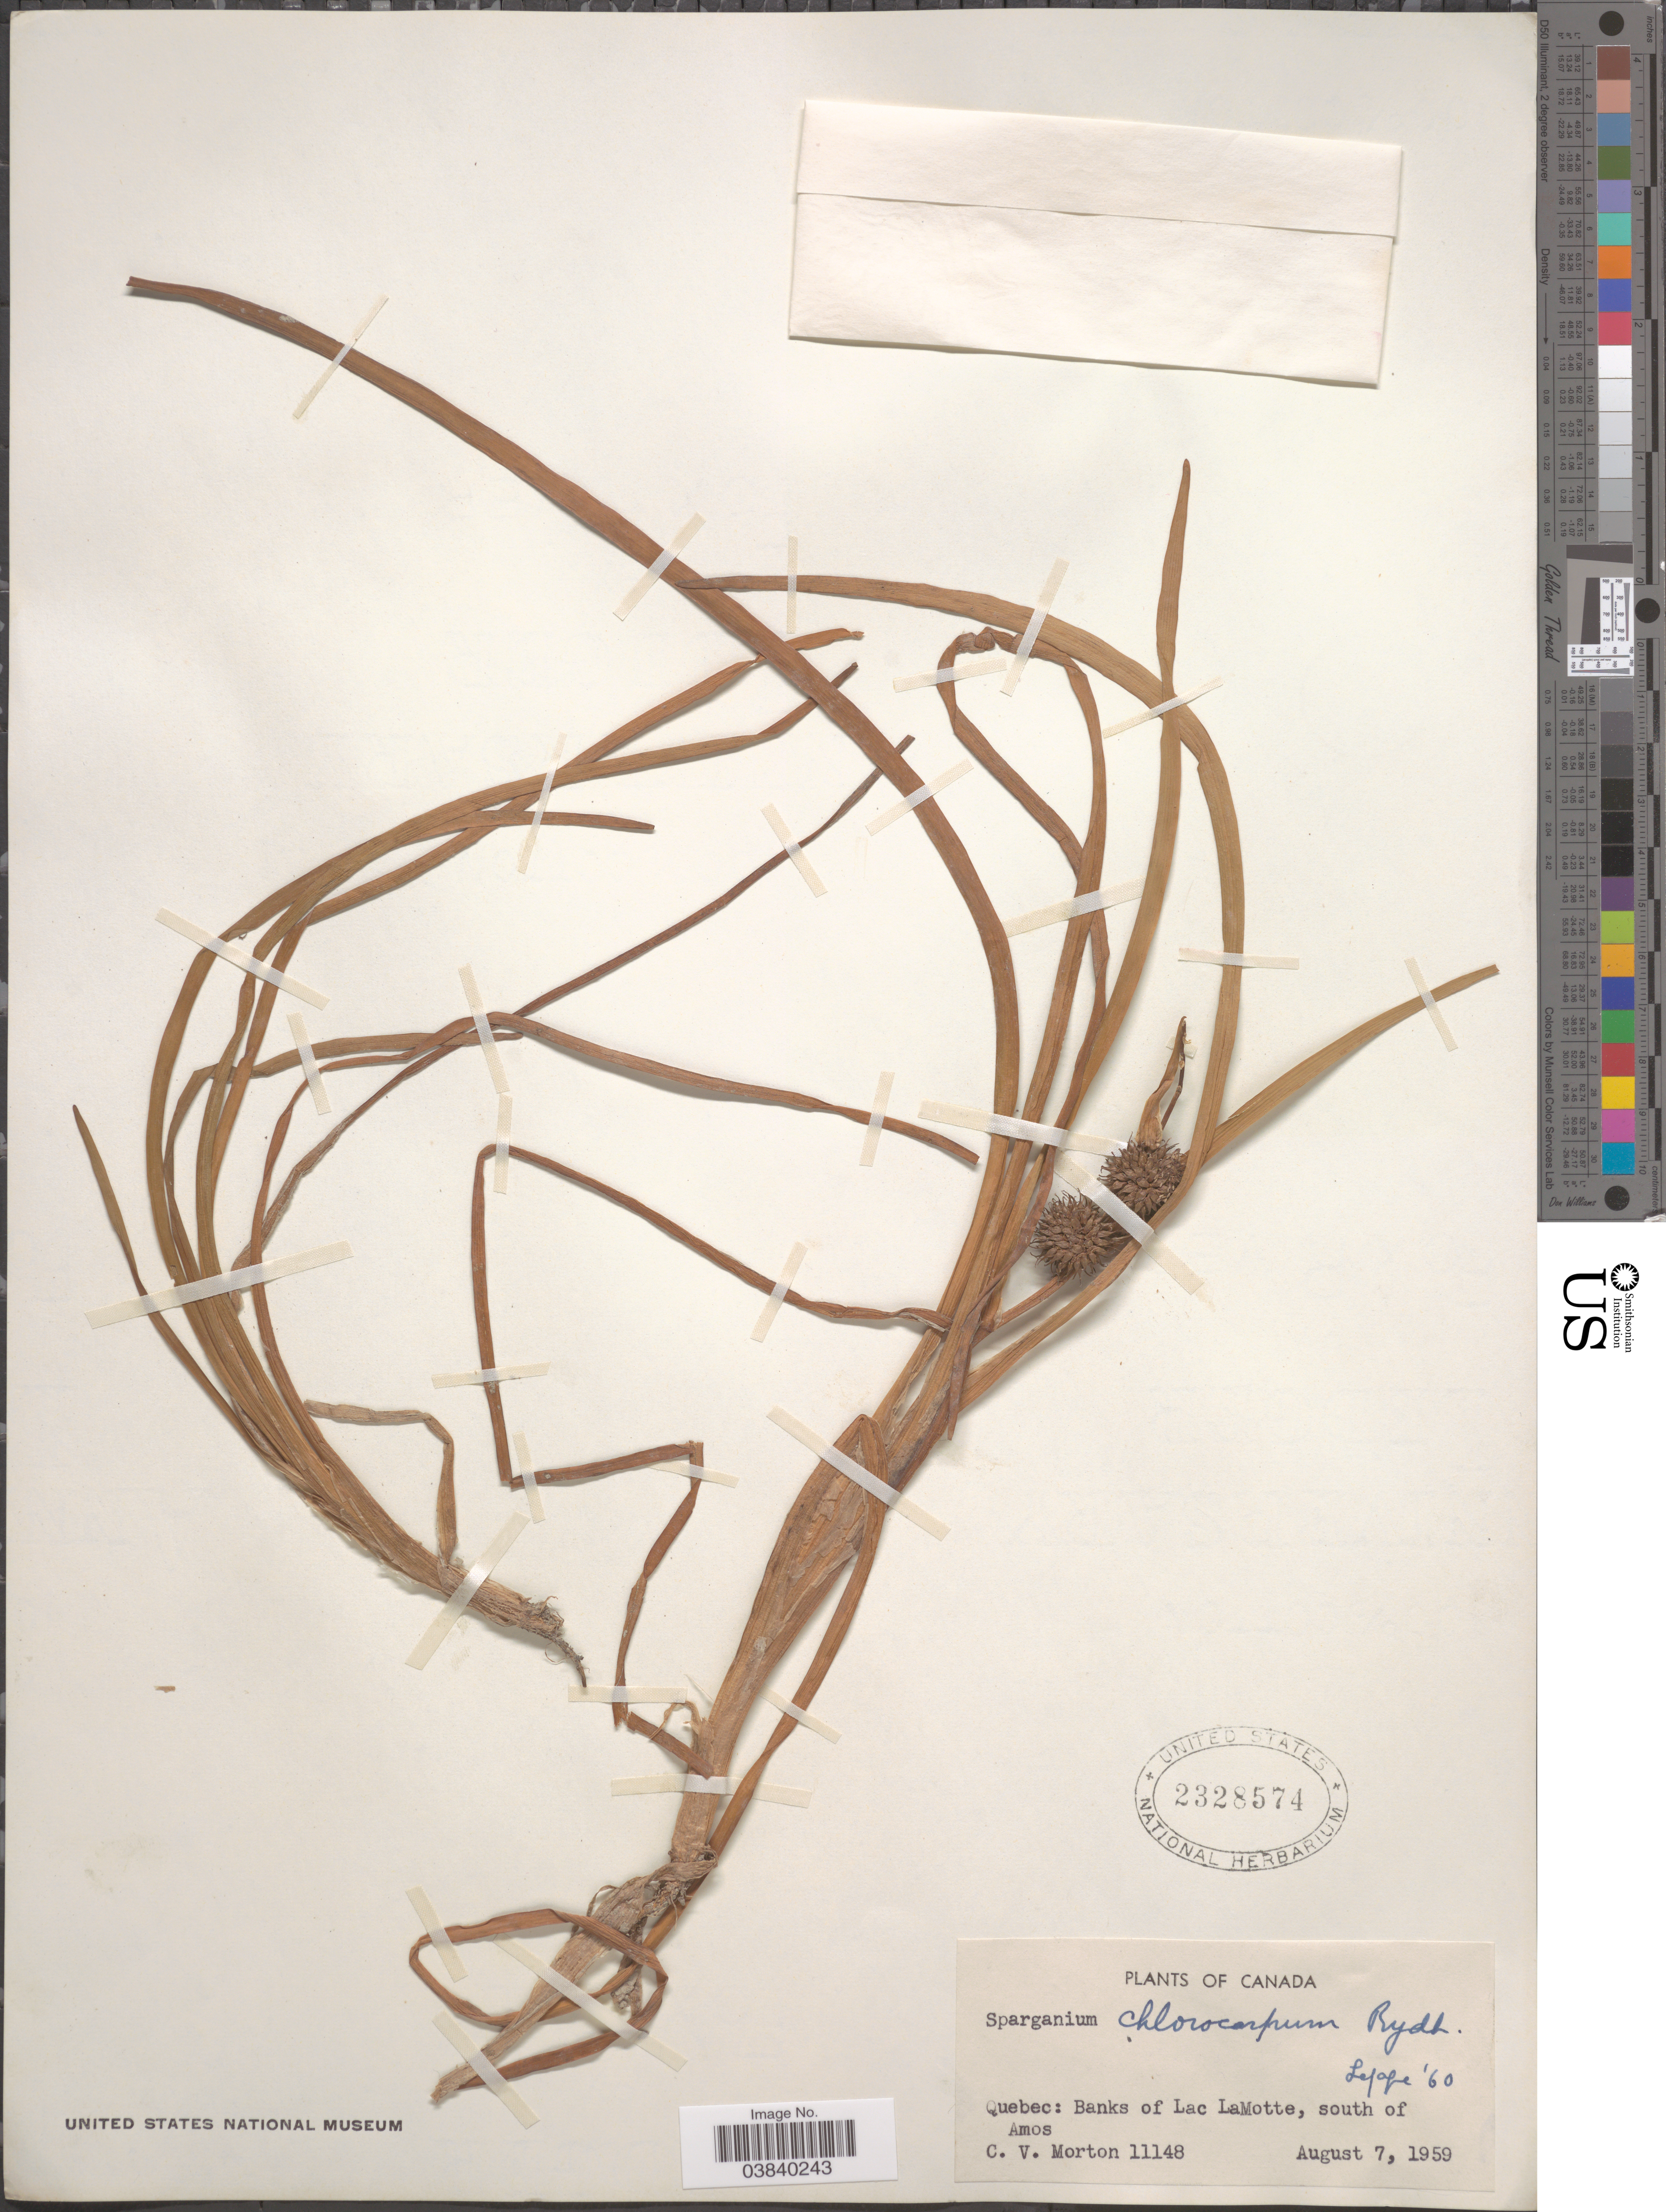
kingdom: Plantae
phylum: Tracheophyta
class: Liliopsida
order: Poales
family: Typhaceae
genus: Sparganium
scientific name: Sparganium chlorocarpum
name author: Rydb.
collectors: C. V. Morton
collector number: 11148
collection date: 1959-08-07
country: Canada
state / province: Quebec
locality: Banks of Lac LaMotte, south of Amos.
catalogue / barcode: US 2328574